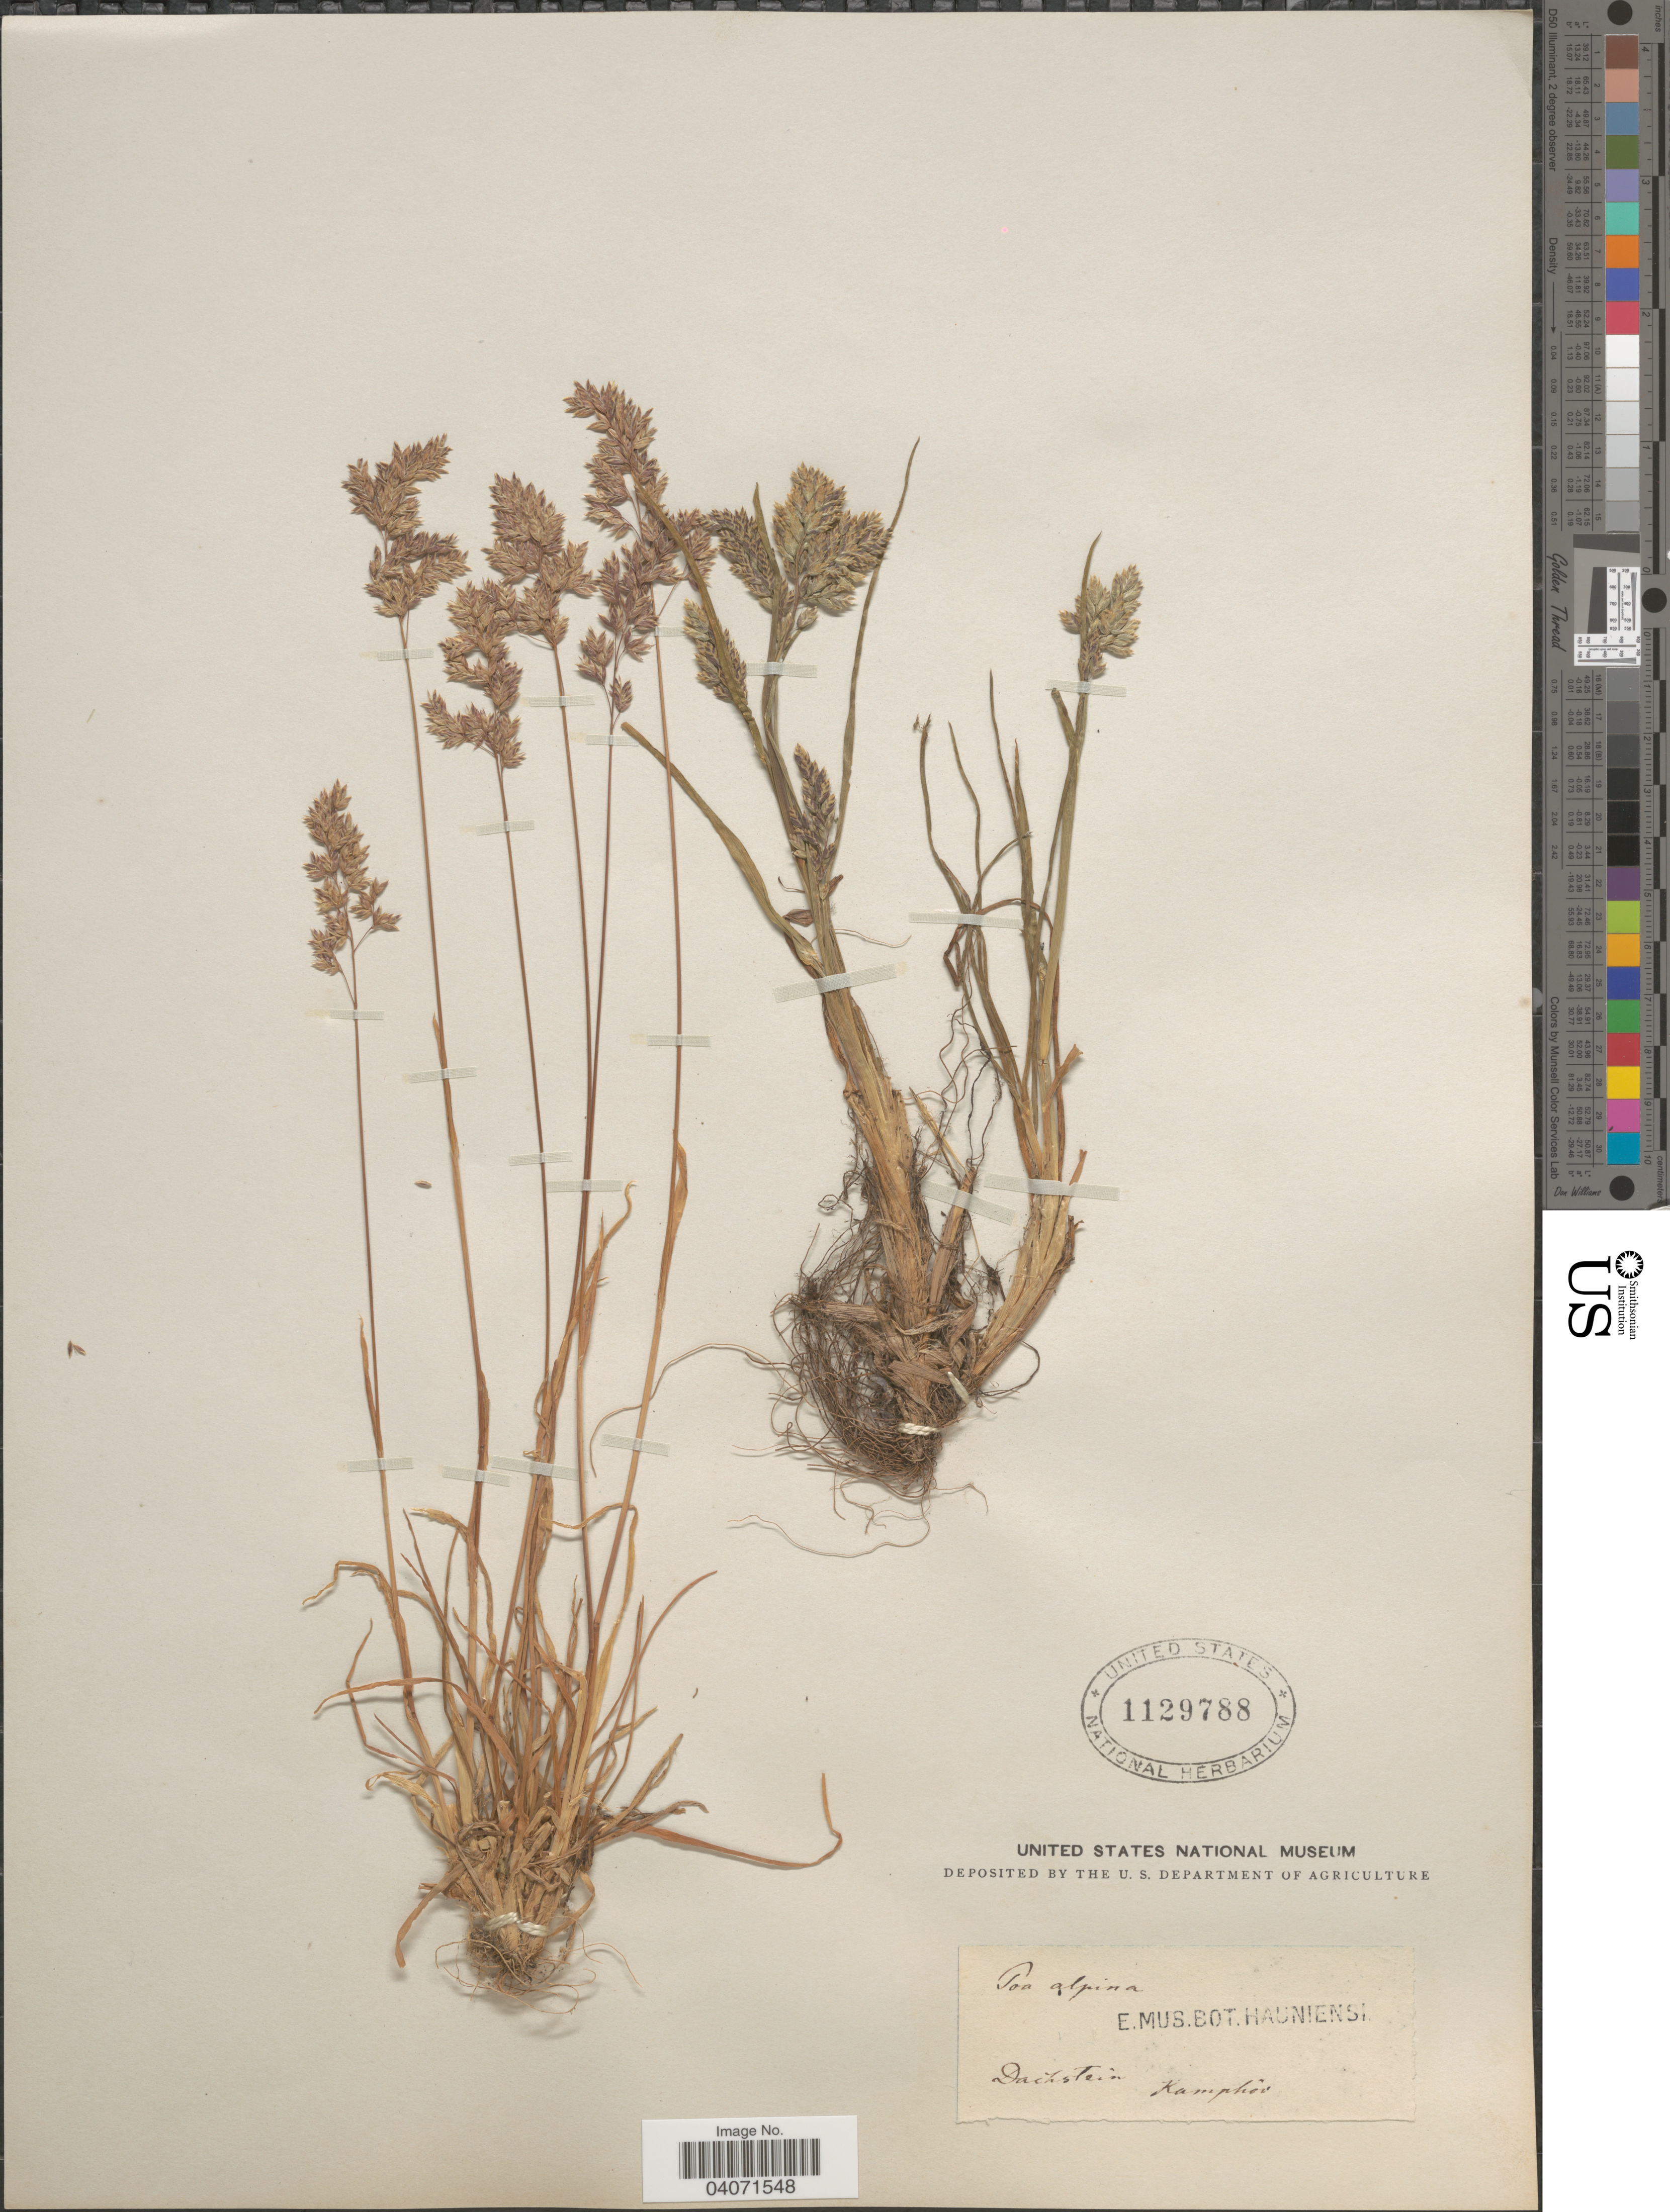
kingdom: Plantae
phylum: Tracheophyta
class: Liliopsida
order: Poales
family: Poaceae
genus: Poa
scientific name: Poa alpina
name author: L.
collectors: -. Kamphov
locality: Dachstein.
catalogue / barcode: US 1129788